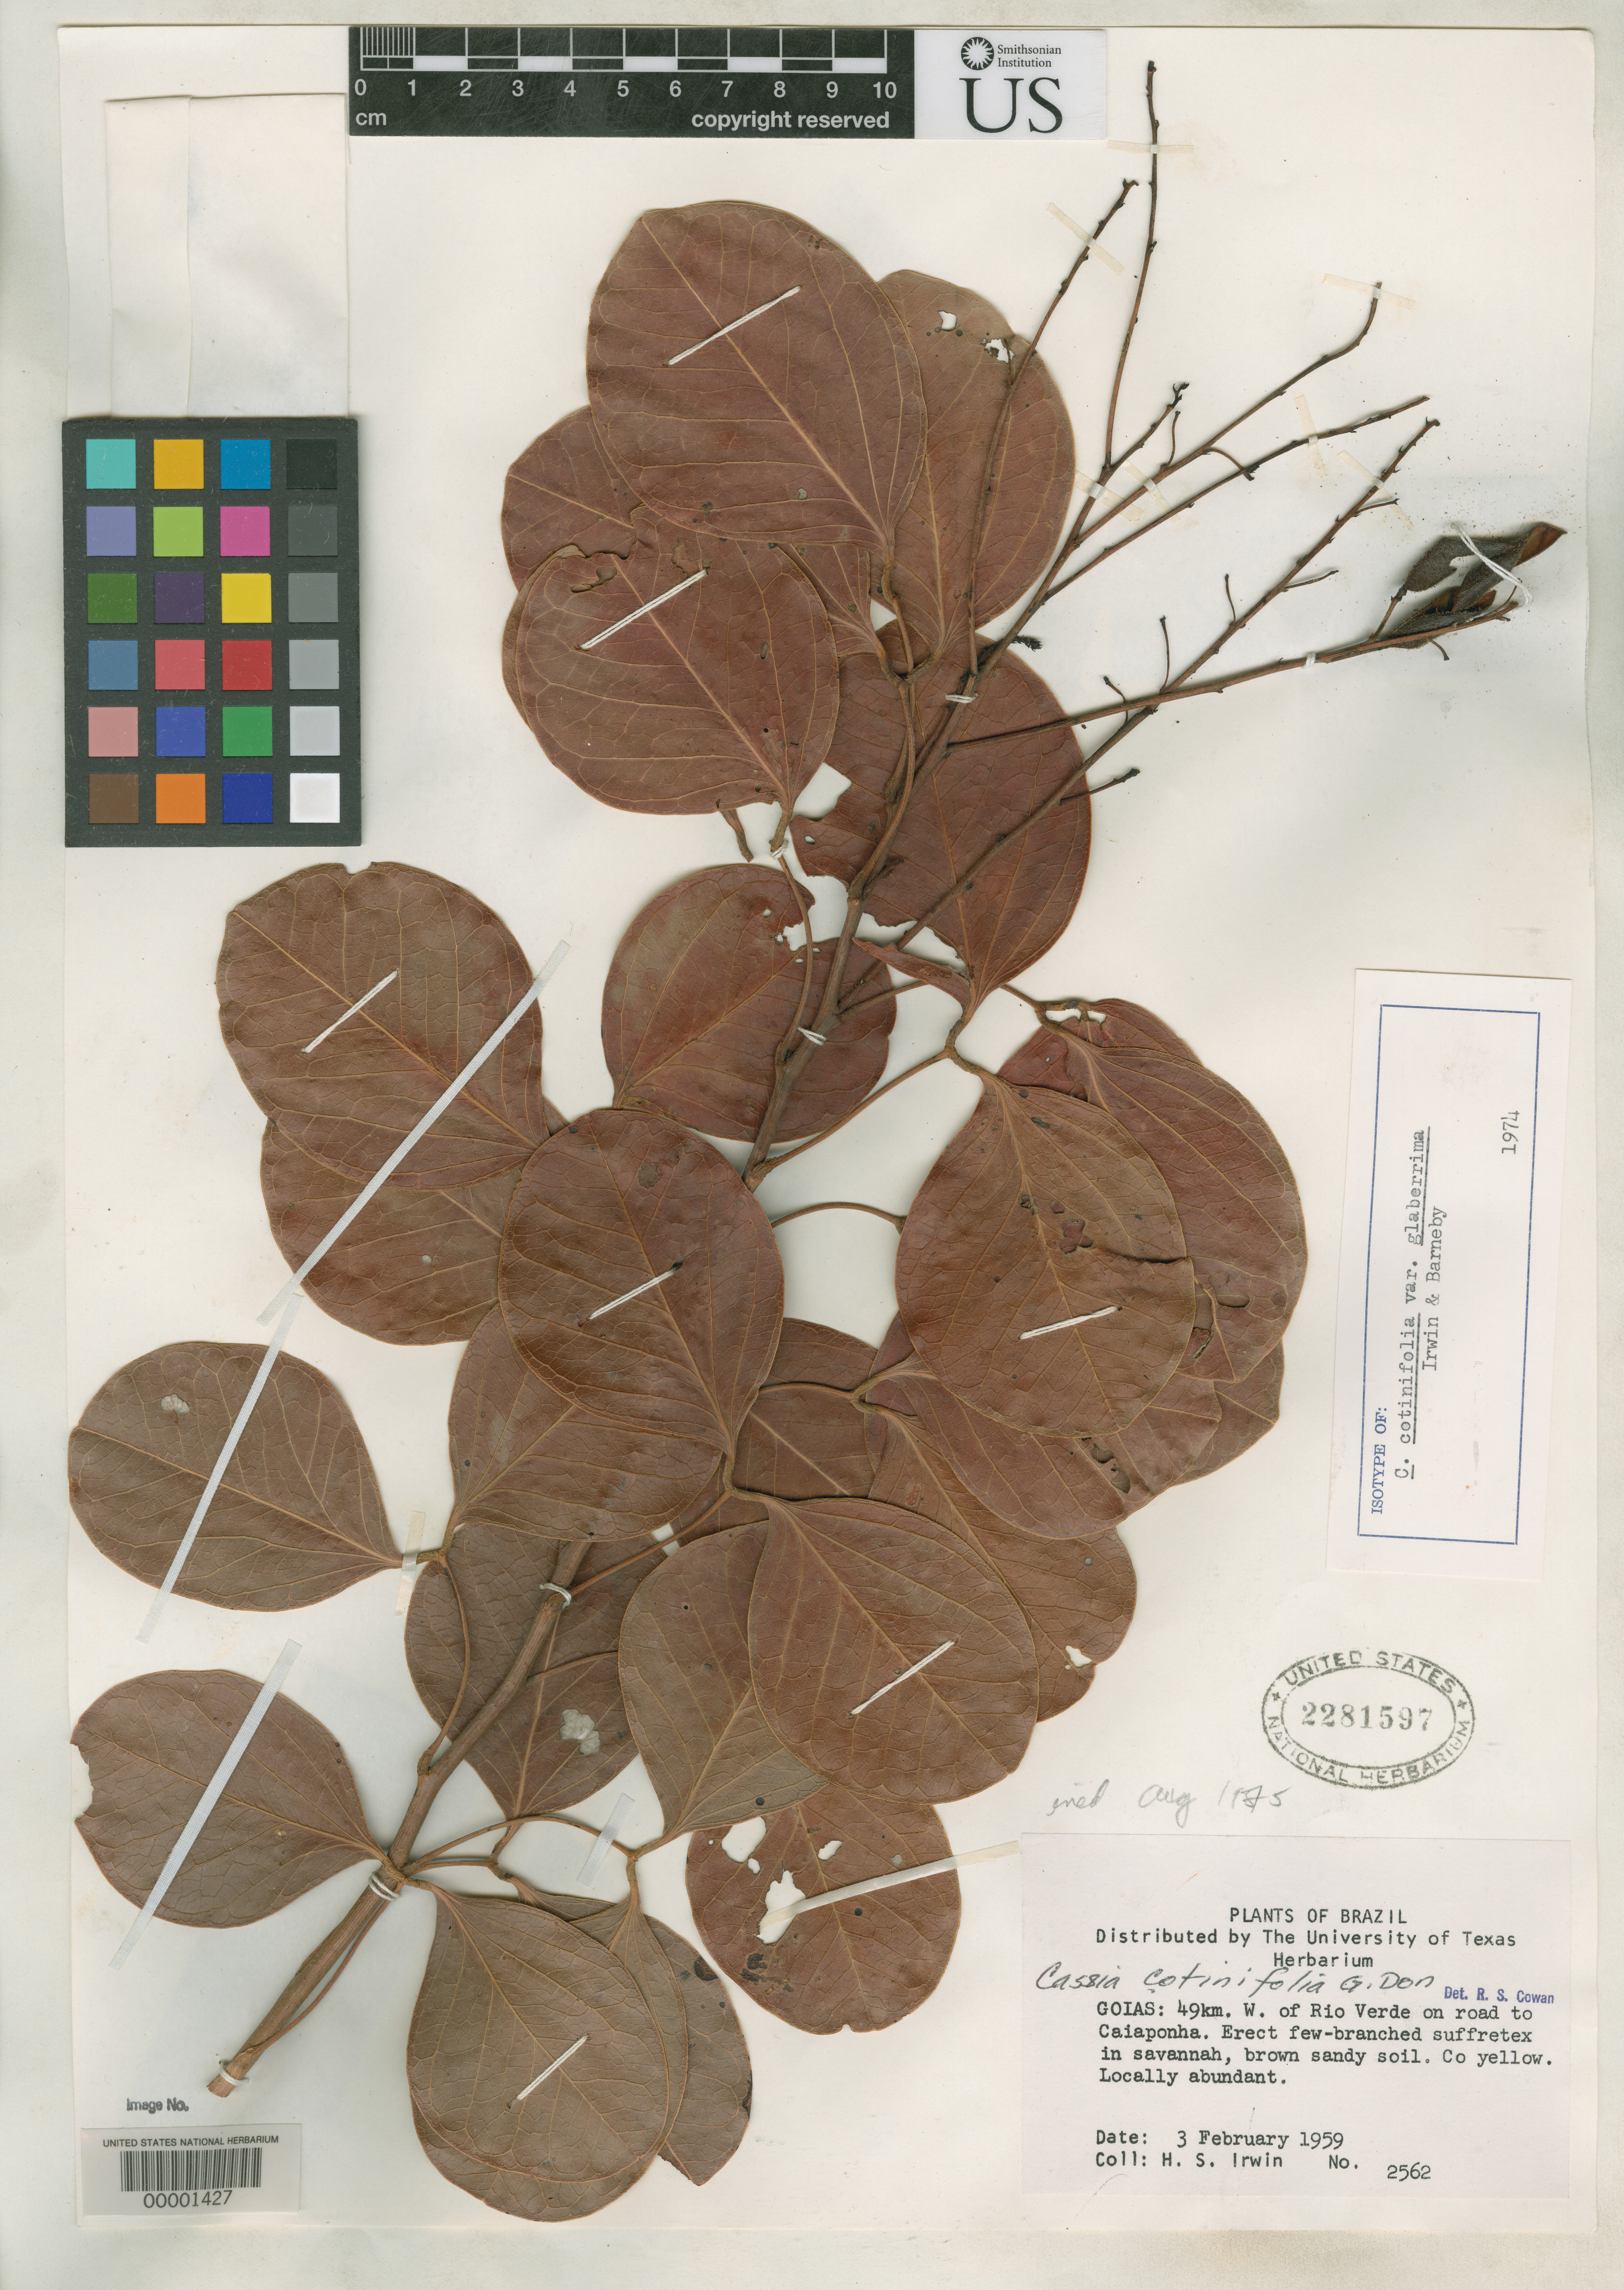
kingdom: Plantae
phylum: Tracheophyta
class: Magnoliopsida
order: Fabales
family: Fabaceae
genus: Cassia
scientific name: Cassia cotinifolia var. glaberrima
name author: H.S. Irwin & Barneby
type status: Isotype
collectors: H. Irwin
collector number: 2526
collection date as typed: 03 Feb 1959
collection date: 1959-02-03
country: Brazil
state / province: Goiás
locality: W of Rio Verde on road to Caiponho.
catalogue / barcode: US 2281597